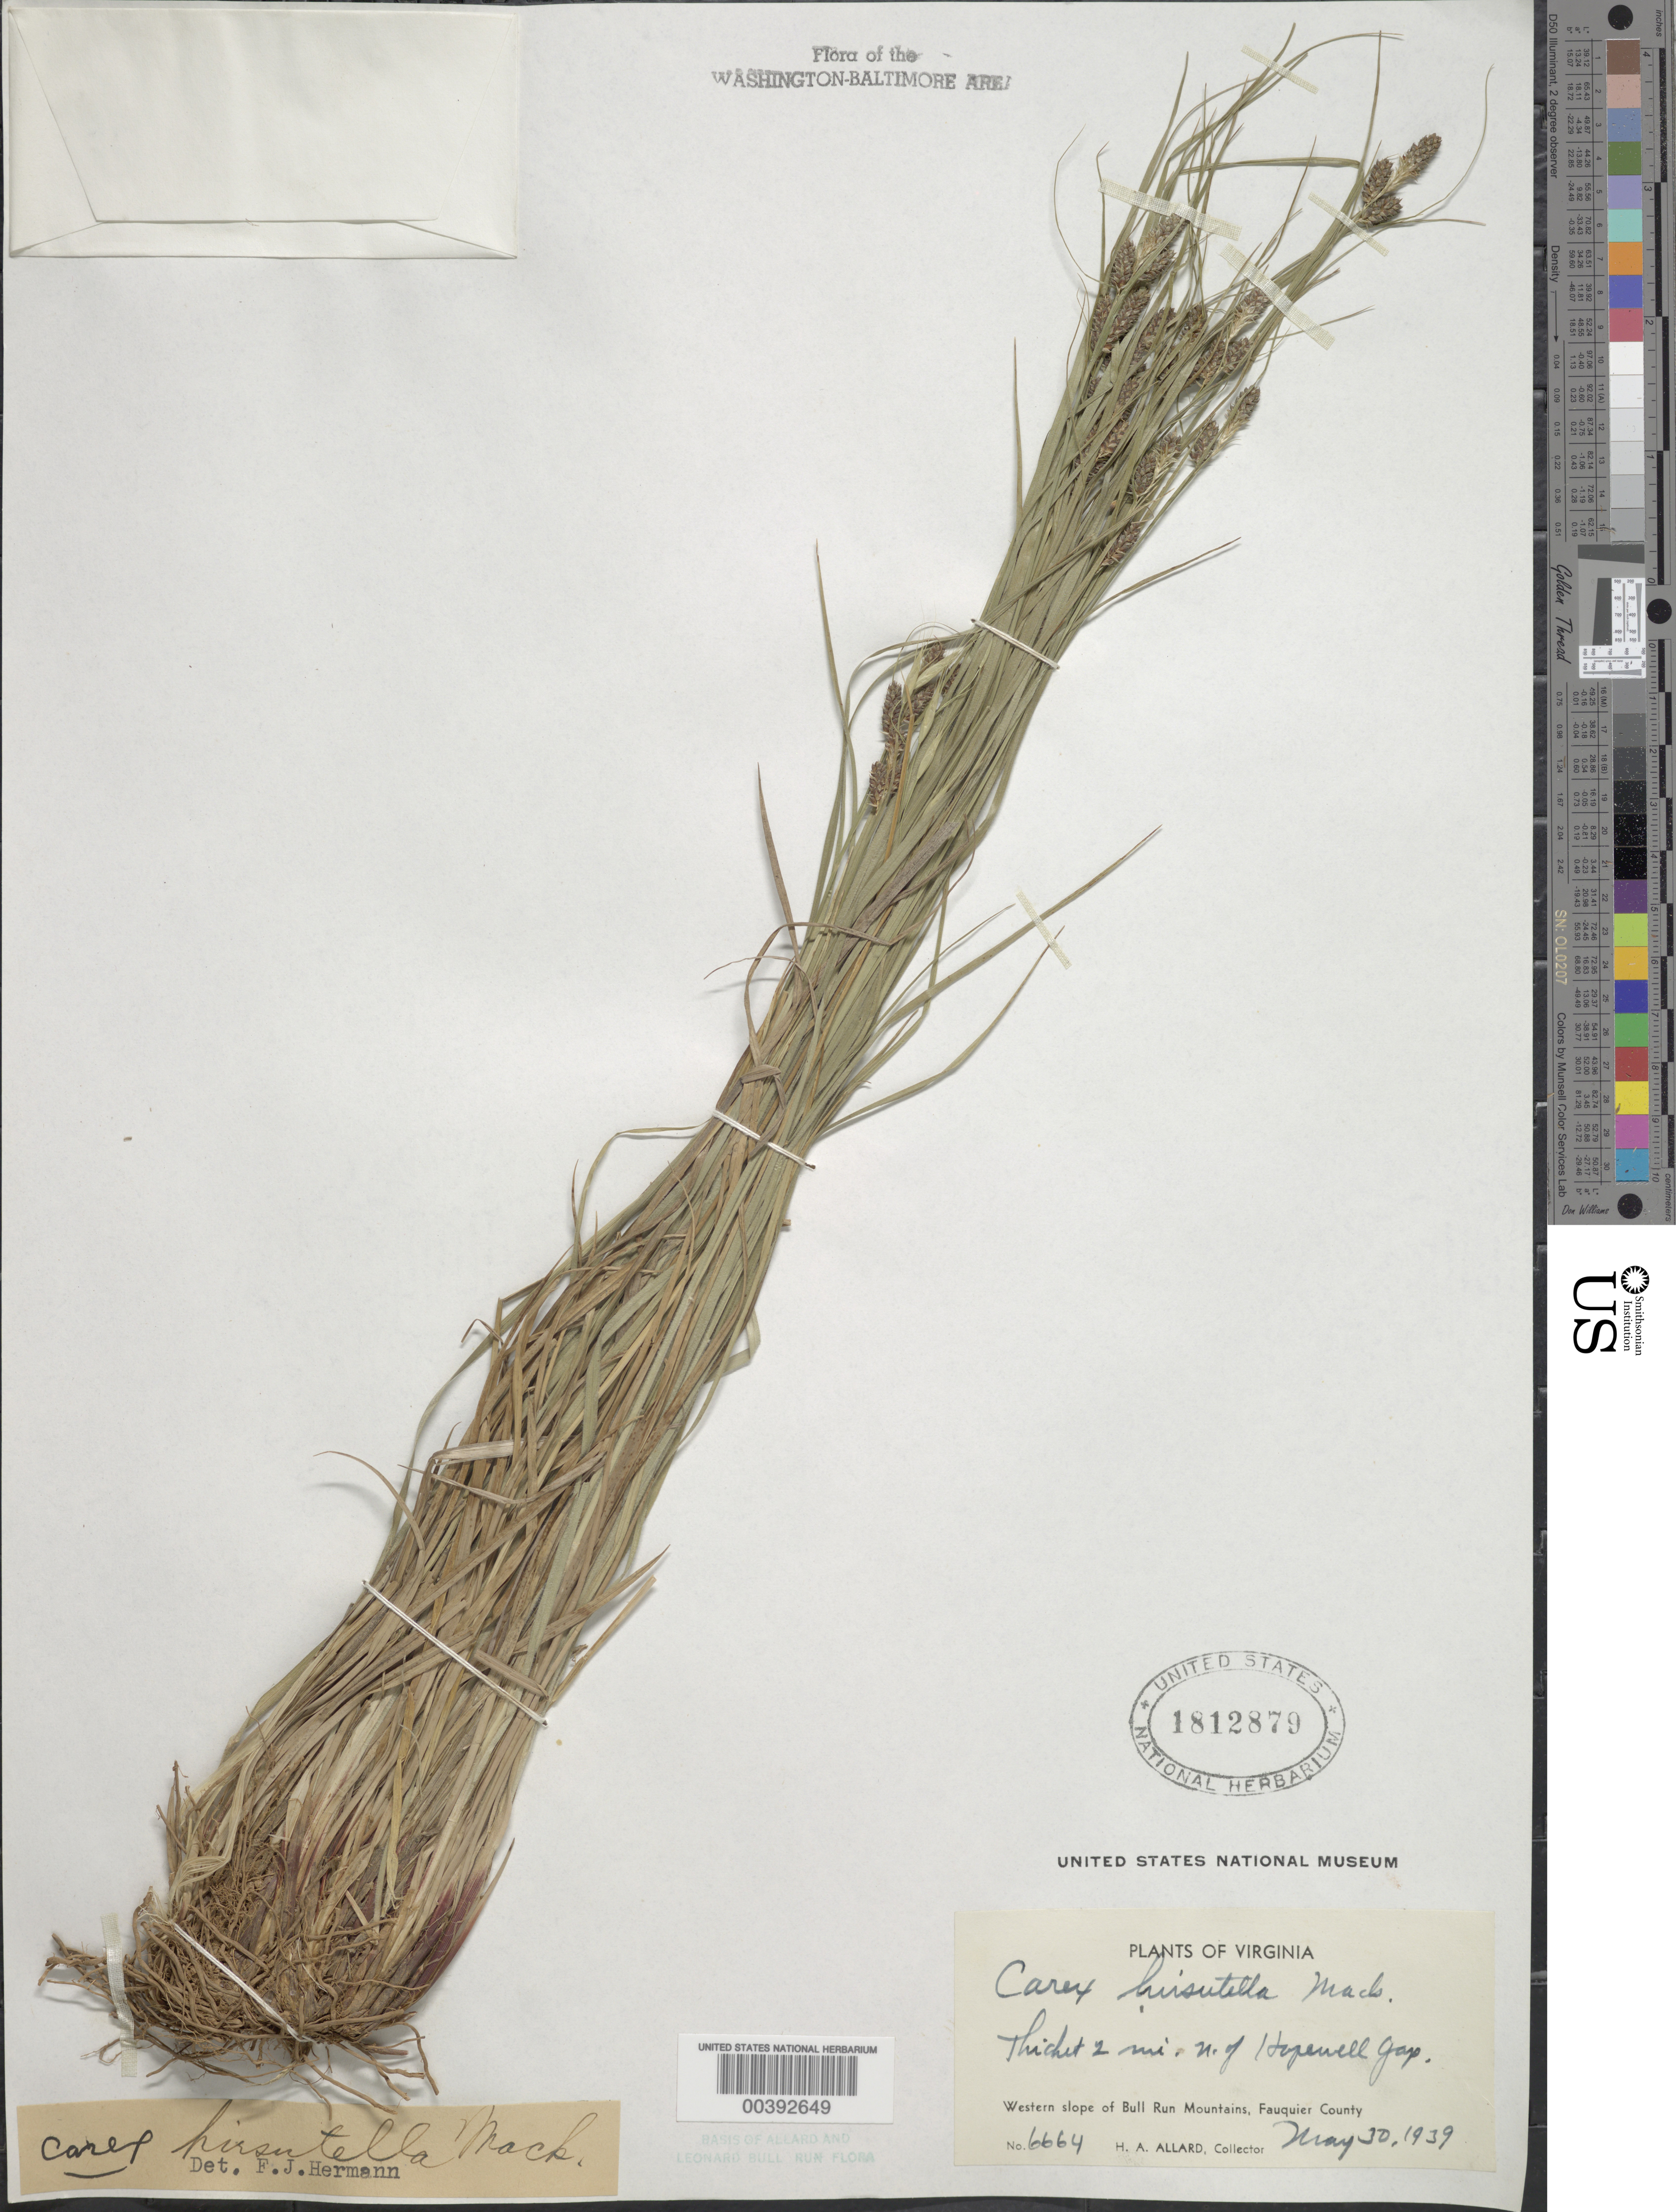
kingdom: Plantae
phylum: Tracheophyta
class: Liliopsida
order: Poales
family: Cyperaceae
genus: Carex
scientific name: Carex hirsutella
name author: Mack.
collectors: H. A. Allard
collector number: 6664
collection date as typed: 30 May 1939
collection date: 1939-05-30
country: United States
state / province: Virginia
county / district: Fauquier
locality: North of Hopewell Gap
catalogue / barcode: US 1812879